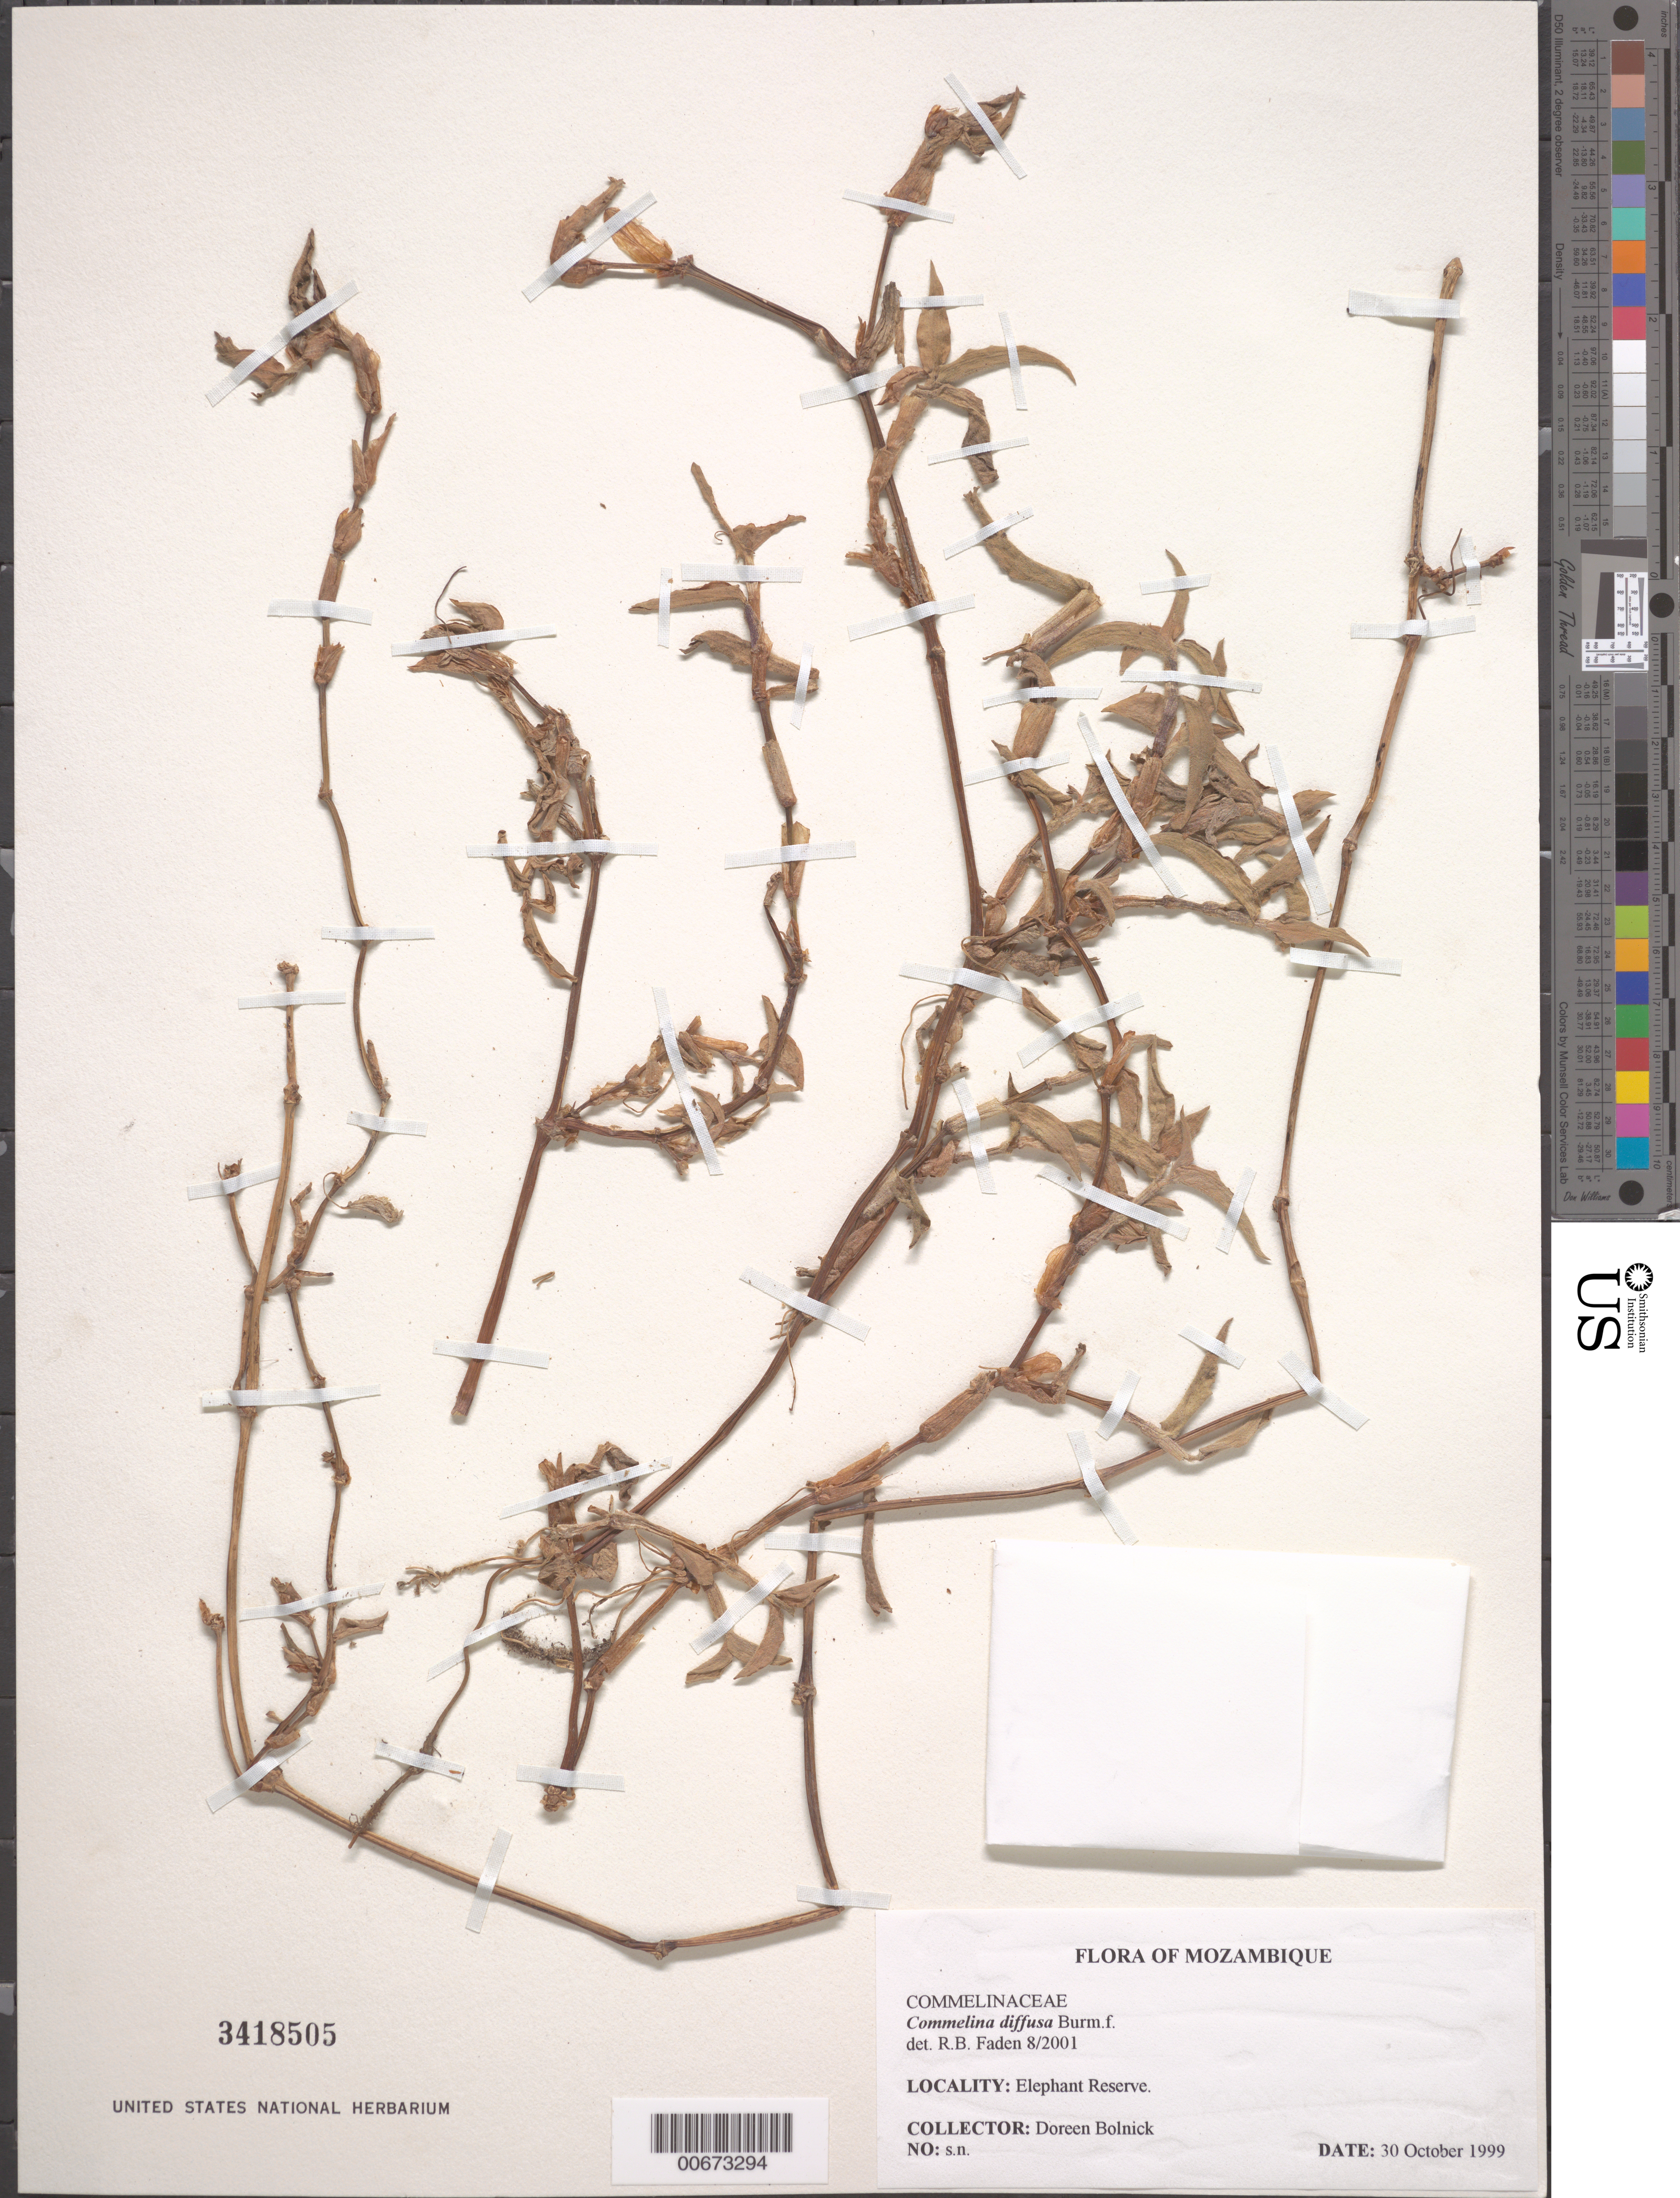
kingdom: Plantae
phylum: Tracheophyta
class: Liliopsida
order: Commelinales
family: Commelinaceae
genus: Commelina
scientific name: Commelina diffusa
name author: Burm. f.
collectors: D. Bolnick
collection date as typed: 30 Oct 1999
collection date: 1999-10-30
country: Mozambique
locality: Elephant Reserve.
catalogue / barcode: US 3418505